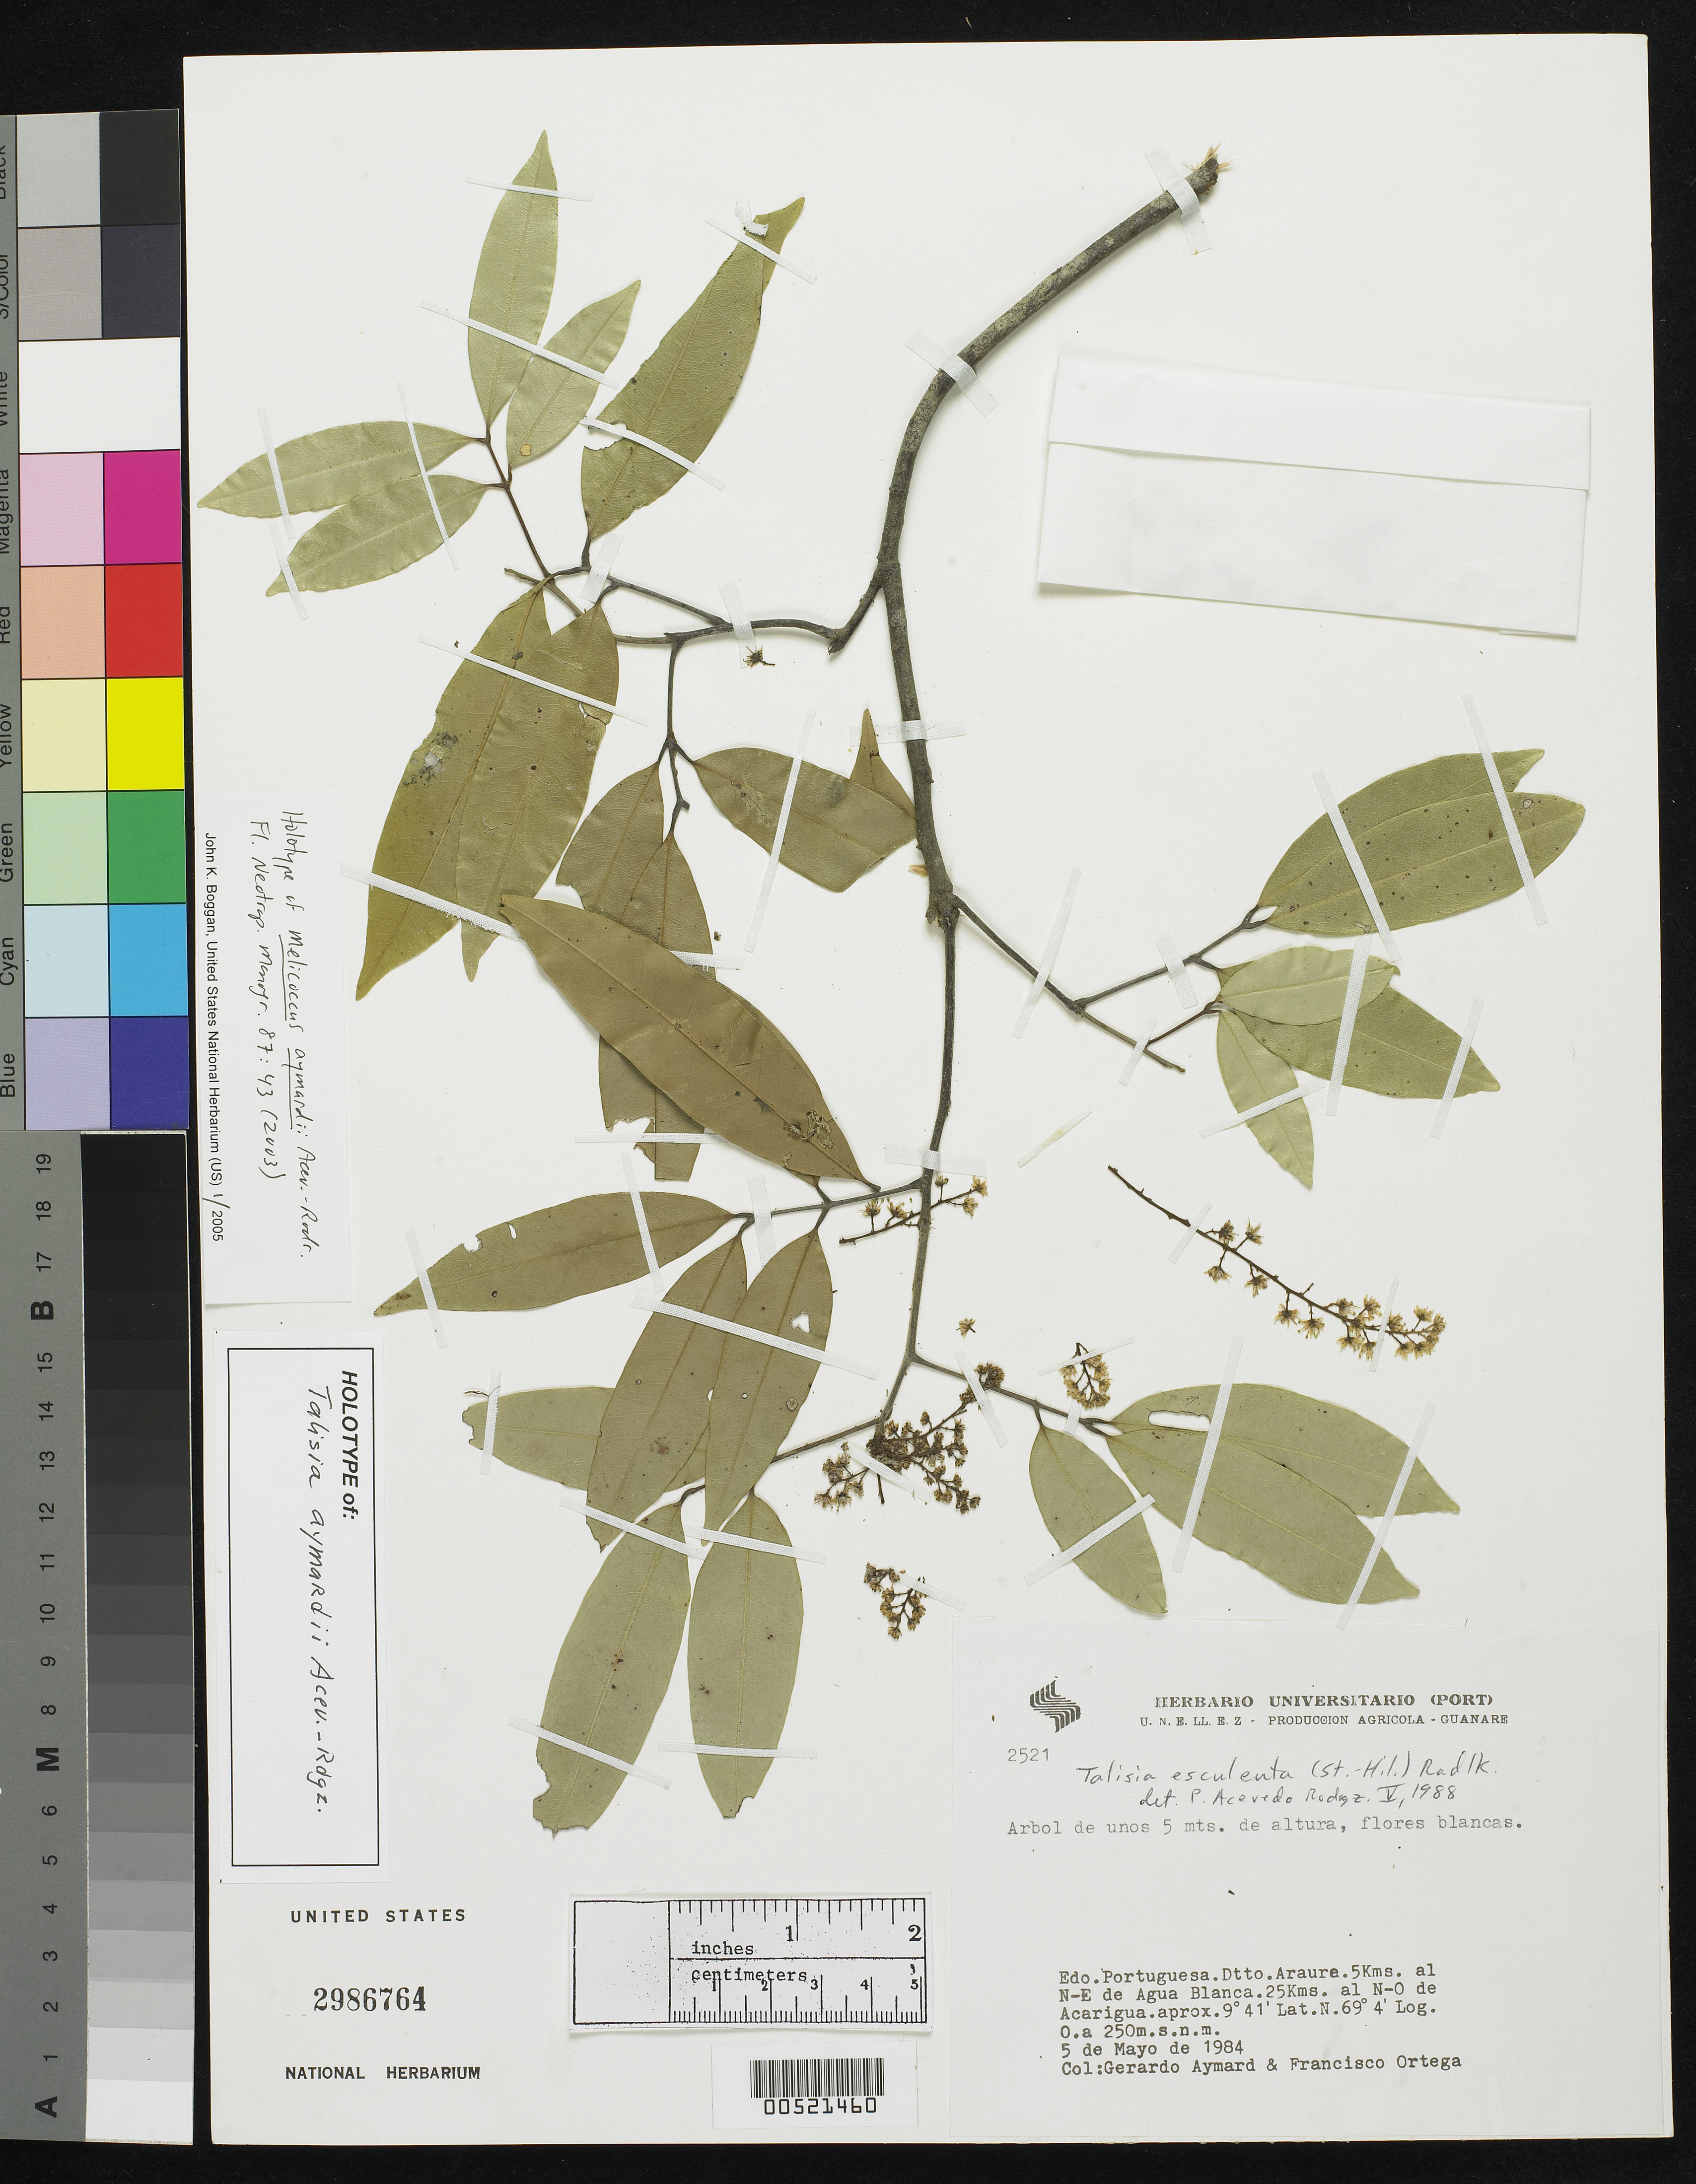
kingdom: Plantae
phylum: Tracheophyta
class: Magnoliopsida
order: Sapindales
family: Sapindaceae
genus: Melicoccus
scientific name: Melicoccus aymardii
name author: Acev.-Rodr.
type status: Holotype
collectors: G. A. Aymard & F. J. Ortega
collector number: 2521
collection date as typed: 05 May 1984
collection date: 1984-05-05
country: Brazil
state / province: Río de Janeiro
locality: Portuguesa. Dtto. Araura. 5 Kms. al N-E de Agua Blanca, 25 km al N-O de Acarigua.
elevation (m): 250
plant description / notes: Originally annotated as holotype of Talisia aymardii Acev.-Rodr. (name not published).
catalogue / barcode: US 2986764